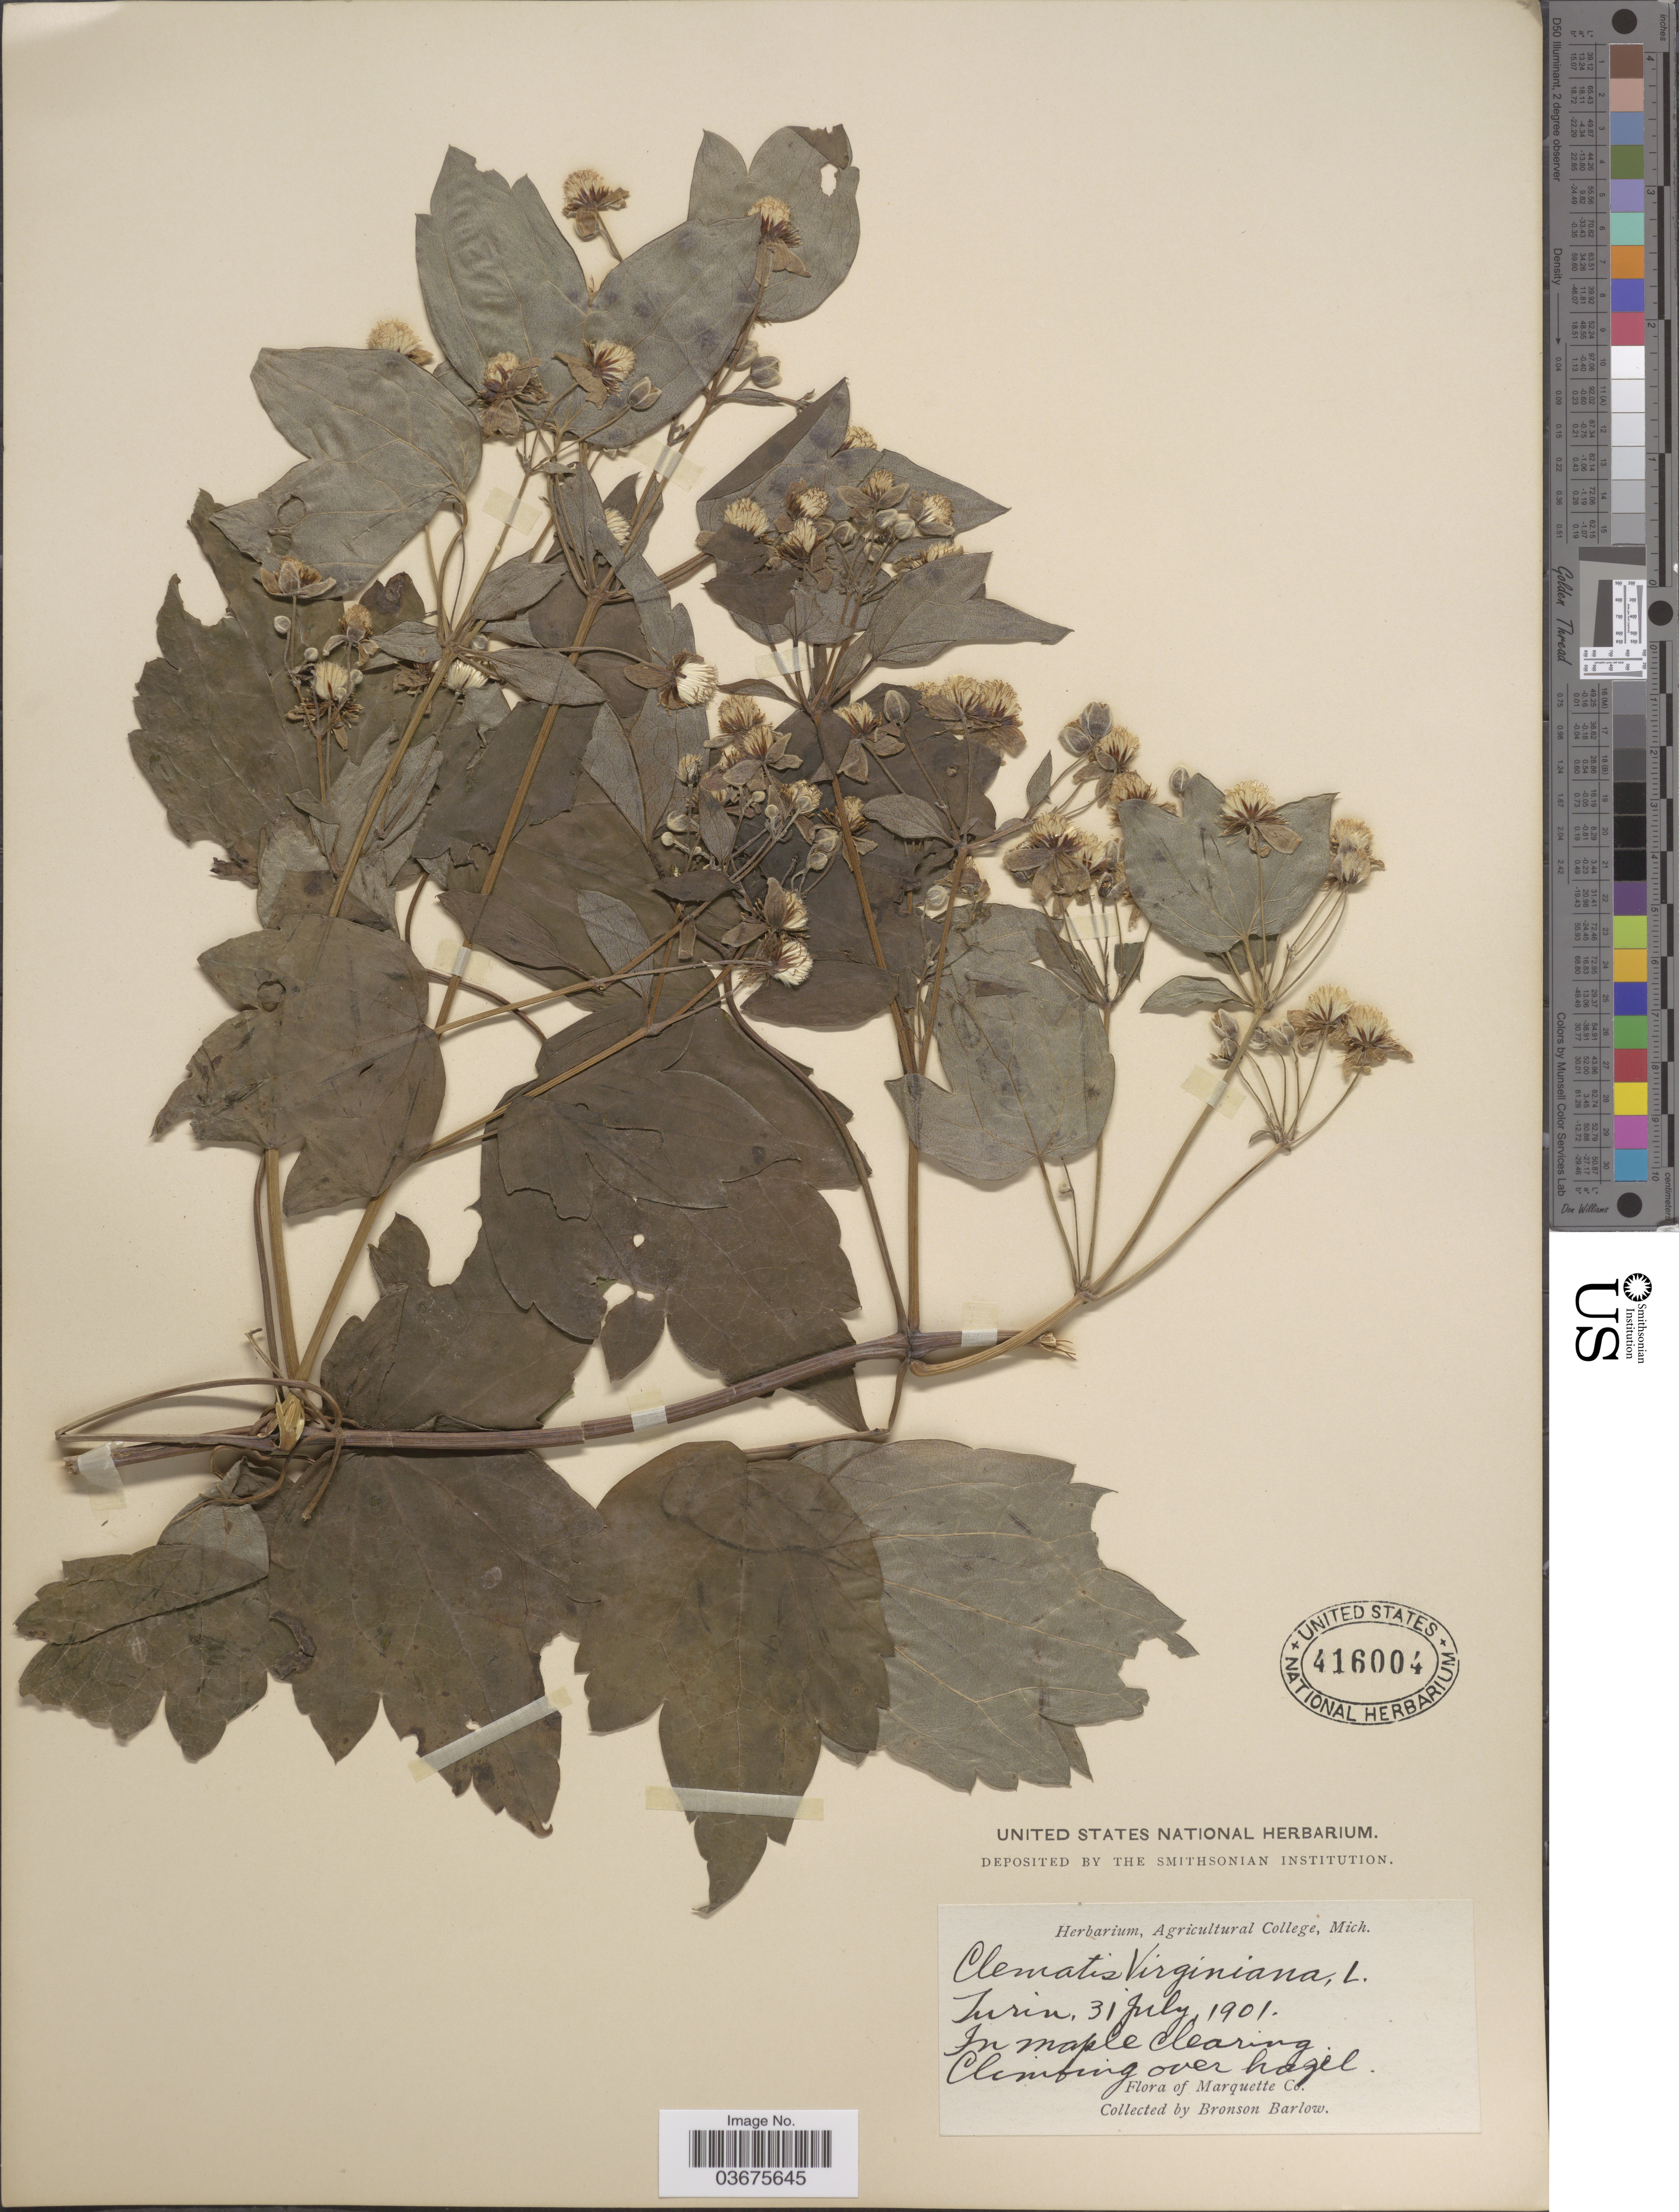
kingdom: Plantae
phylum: Tracheophyta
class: Magnoliopsida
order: Ranunculales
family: Ranunculaceae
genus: Clematis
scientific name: Clematis virginiana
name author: L.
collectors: Barlow, B.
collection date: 1901-07-31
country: United States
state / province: Michigan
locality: Turin. Marquette Co.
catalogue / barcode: US 416004